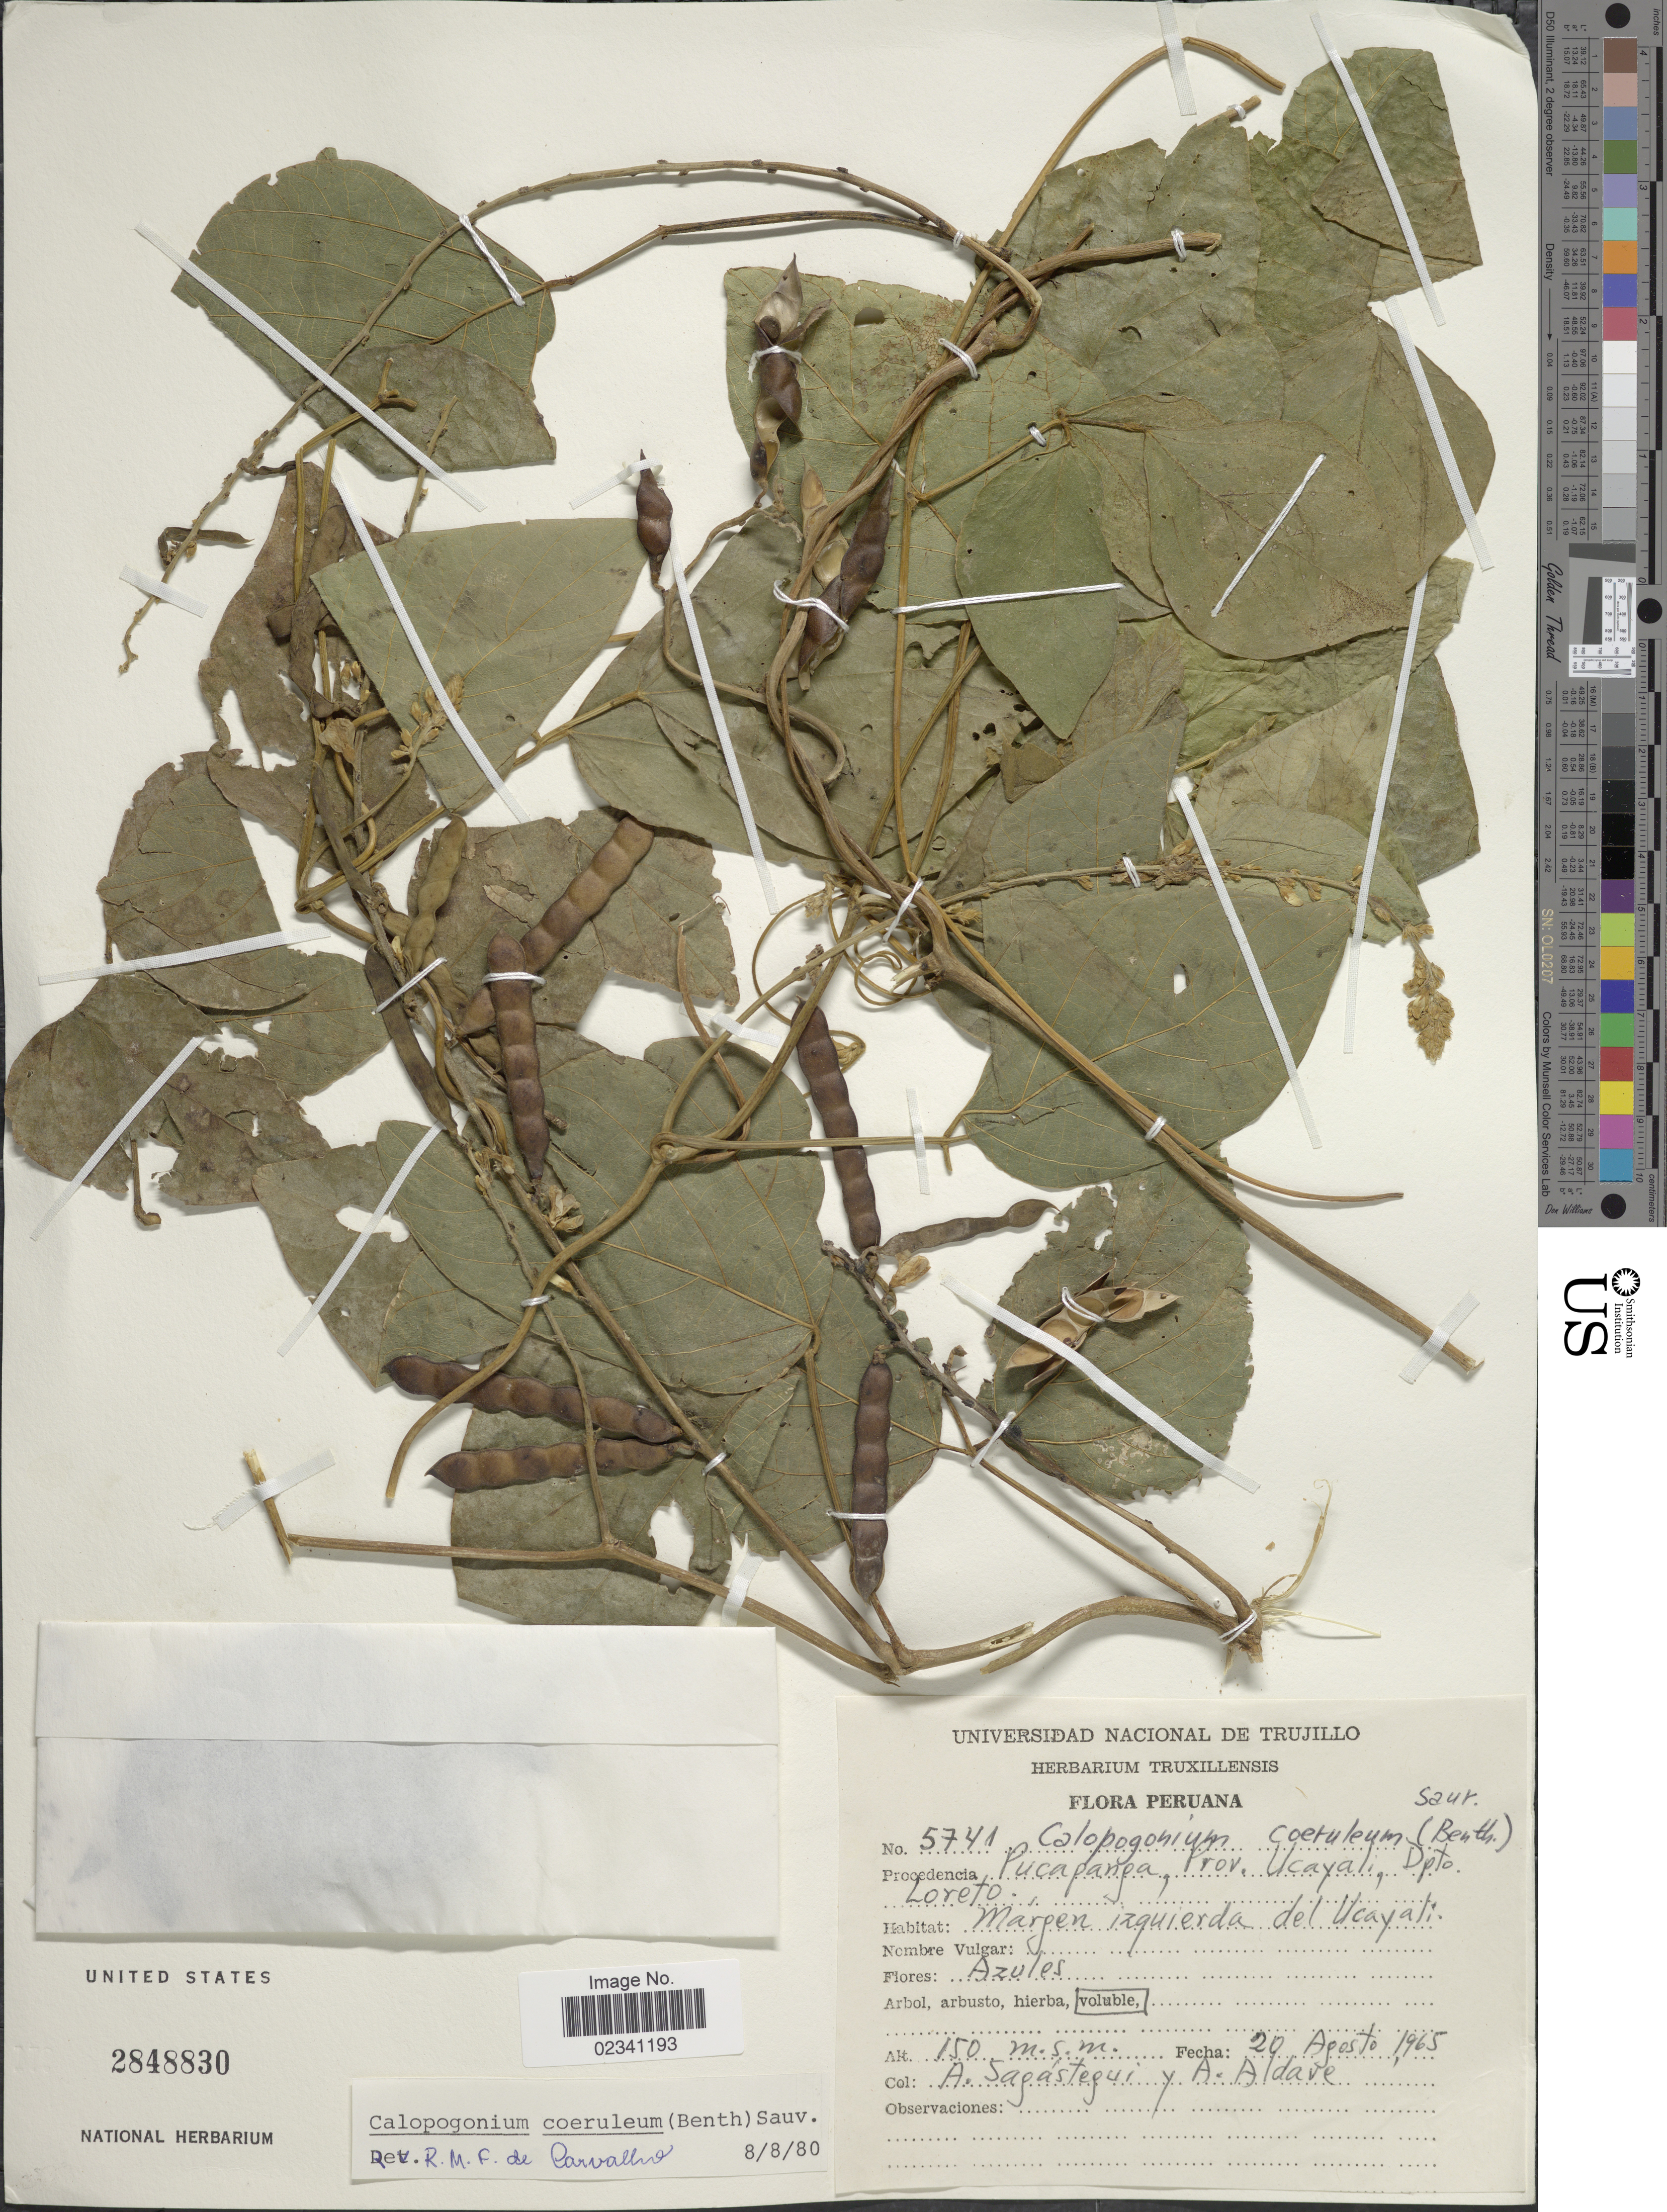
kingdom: Plantae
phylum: Tracheophyta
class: Magnoliopsida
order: Fabales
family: Fabaceae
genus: Calopogonium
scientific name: Calopogonium caeruleum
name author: (Benth.) C. Wright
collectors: A. Sagástegui A.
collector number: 574a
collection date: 1965-08-20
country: Peru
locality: Pucapanga, Prov. Ucayali, Dpto. Loreto, Margen izquierda de Ucayali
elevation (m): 150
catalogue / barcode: US 2848830